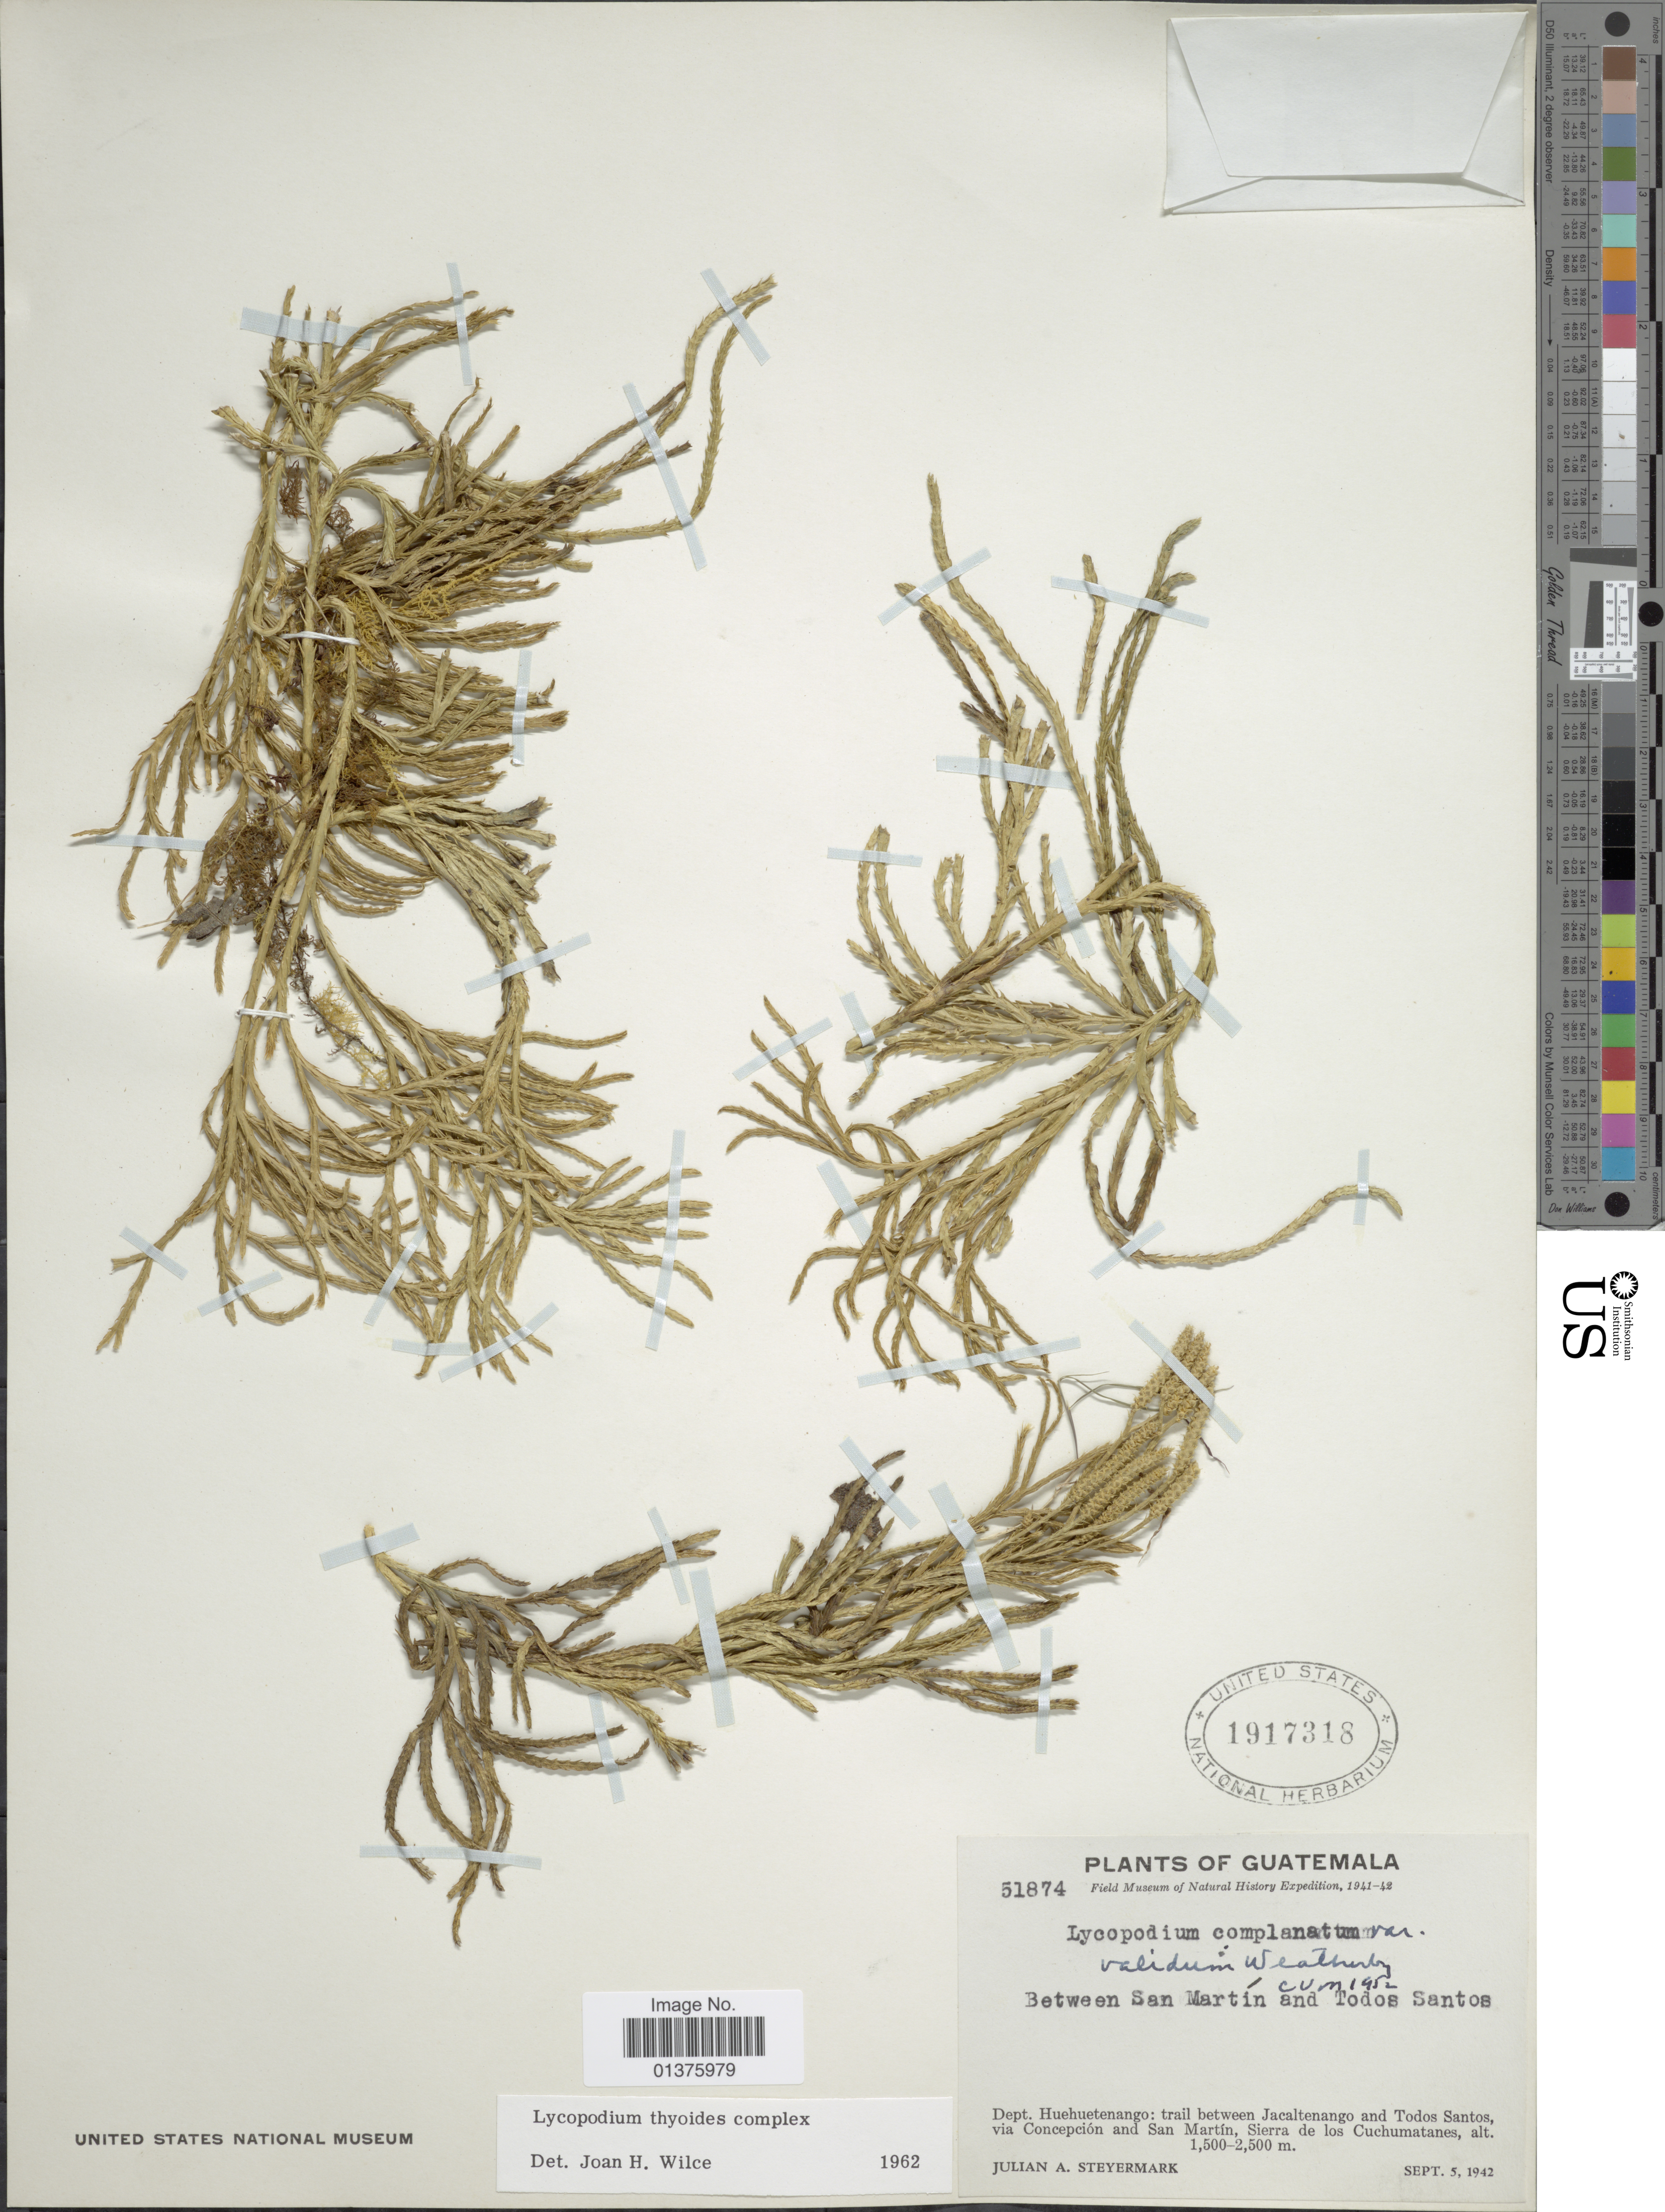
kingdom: Plantae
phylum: Tracheophyta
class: Lycopodiopsida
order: Lycopodiales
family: Lycopodiaceae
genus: Diphasiastrum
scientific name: Diphasiastrum thyoides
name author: (Humb. & Bonpl. ex Willd.) Holub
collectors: J. Steyermark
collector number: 51874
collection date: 1942-09-05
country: Guatemala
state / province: Huehuetenango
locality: Trail between Jacaltenango and Todos Santos, via Concepción and San Martín, Sierra de los Cuchumatanes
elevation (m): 1500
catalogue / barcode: US 1917318